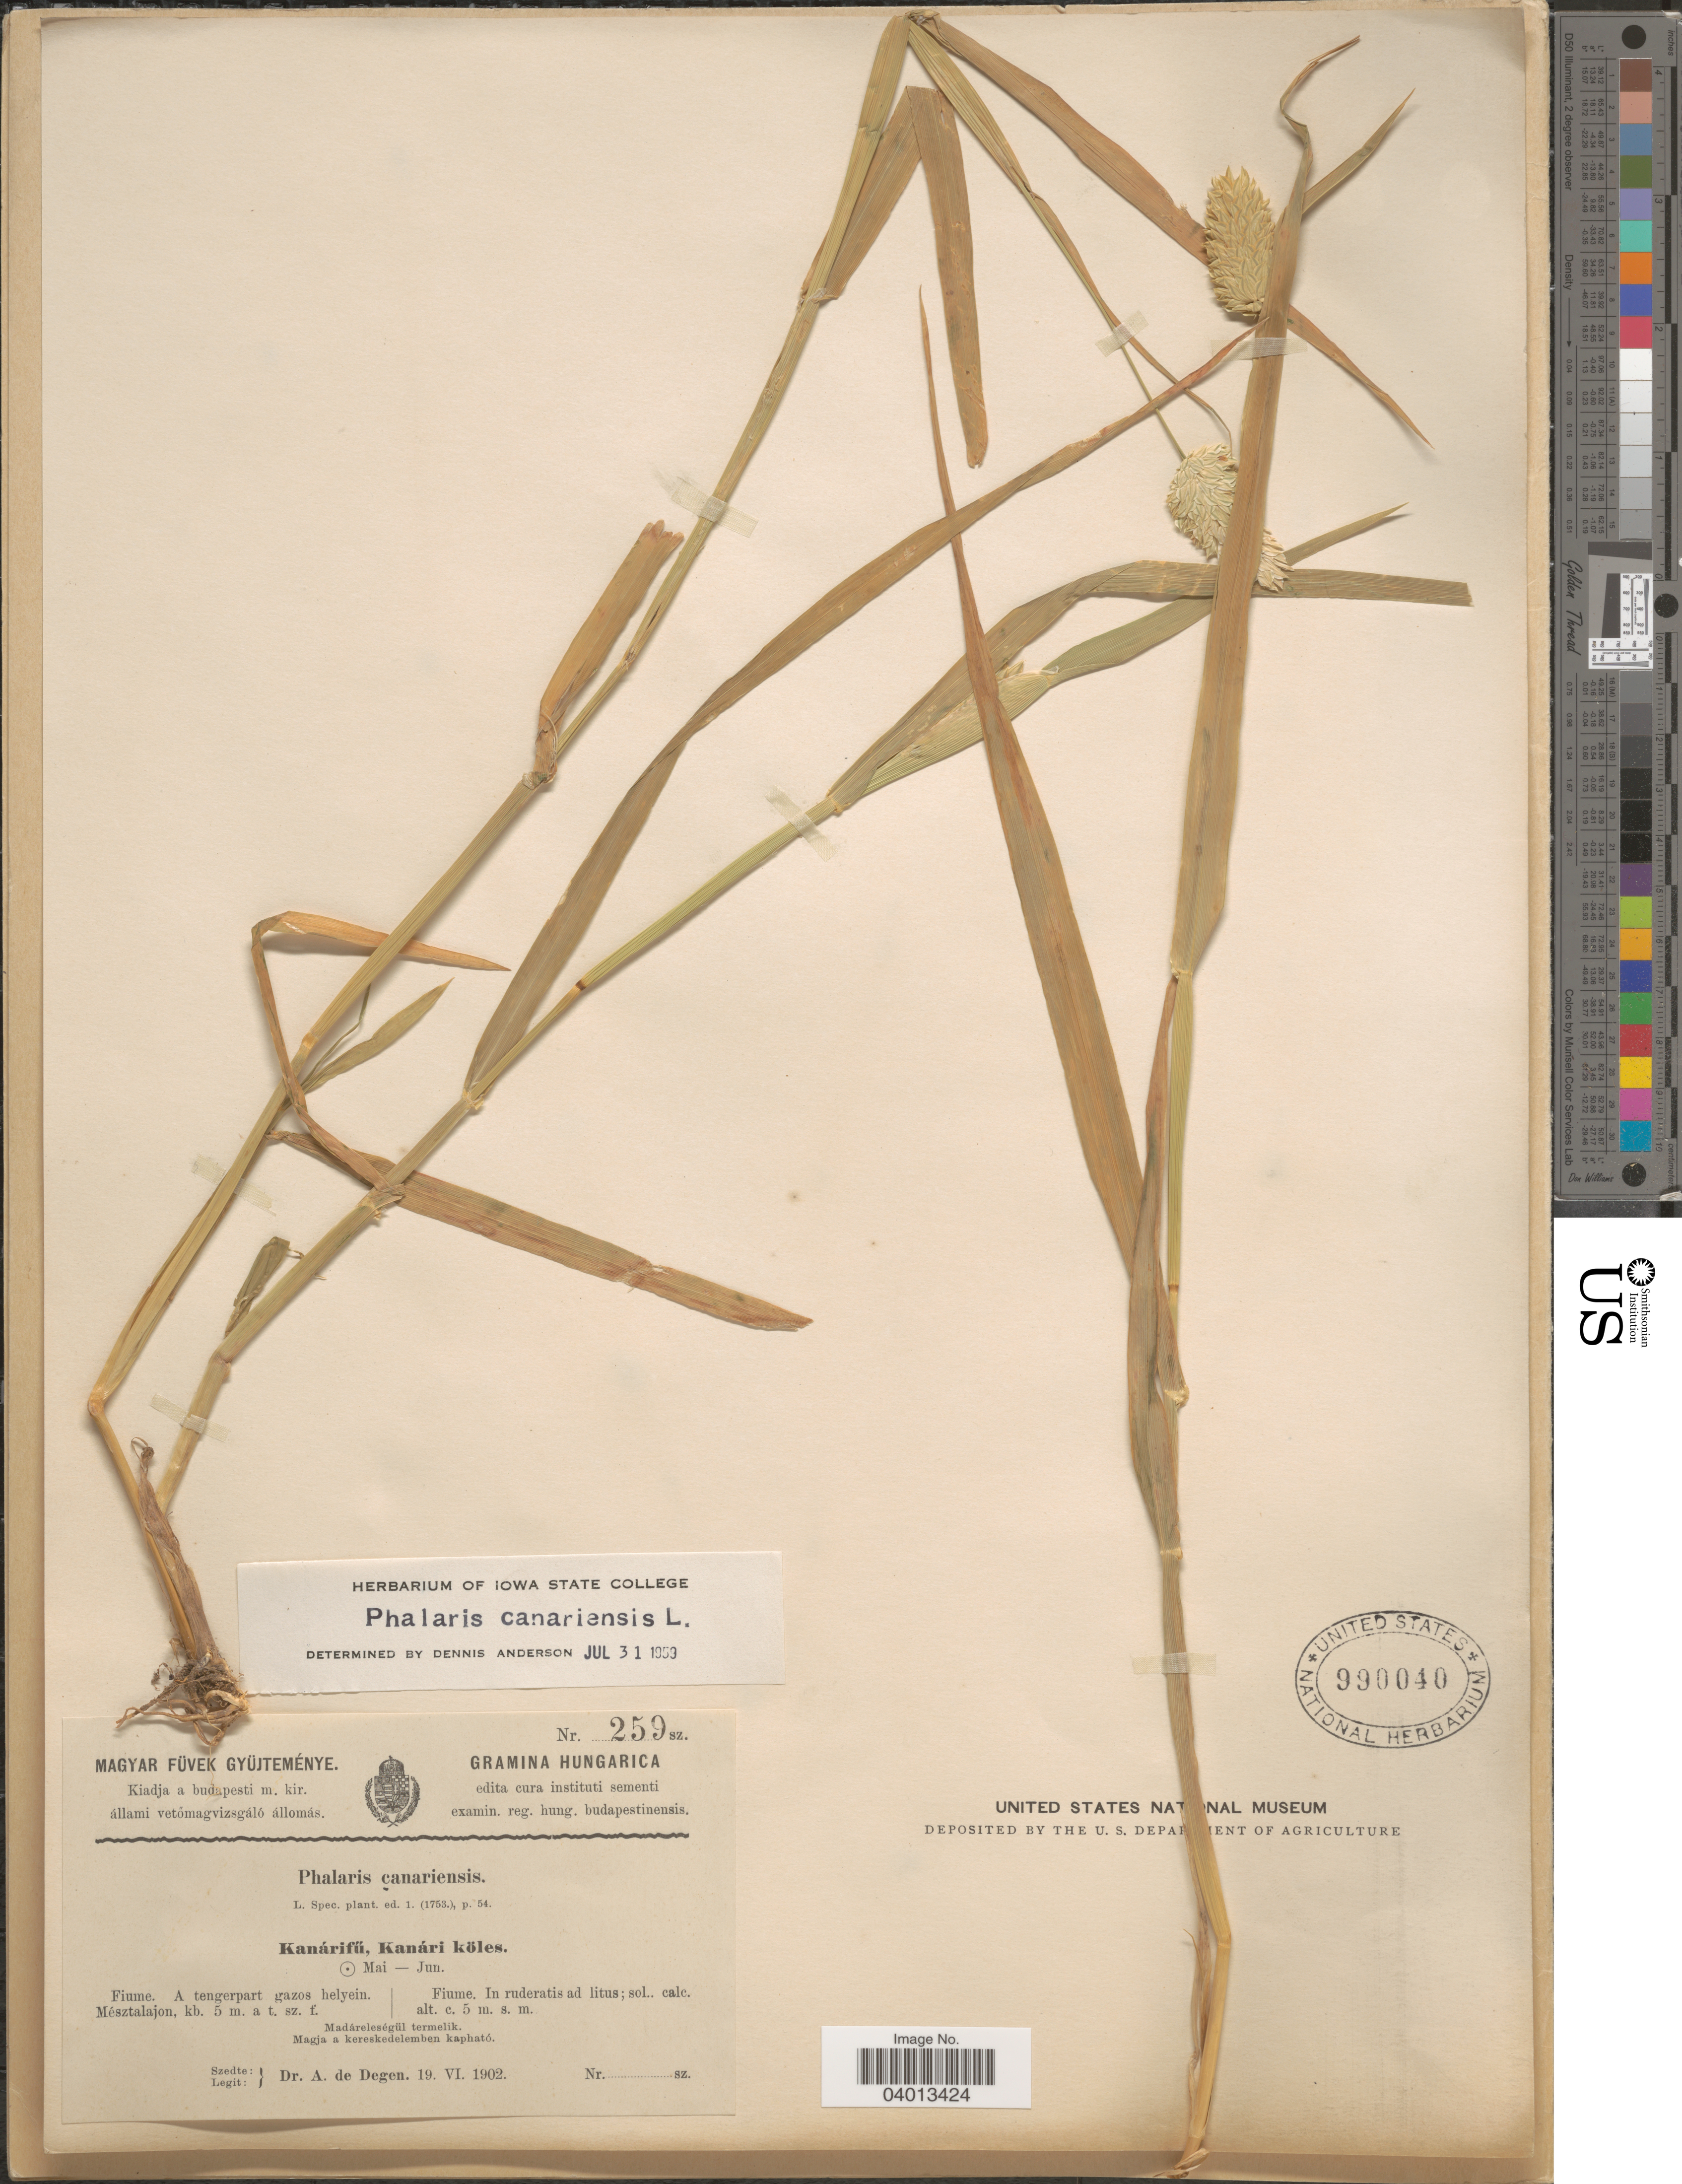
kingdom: Plantae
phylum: Tracheophyta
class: Liliopsida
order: Poales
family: Poaceae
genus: Phalaris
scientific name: Phalaris canariensis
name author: L.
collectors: A. Degen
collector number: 259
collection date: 1902-06-19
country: Hungary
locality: Hungarica. Fiume. In ruderatis ad litus.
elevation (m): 5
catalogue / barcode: US 990040